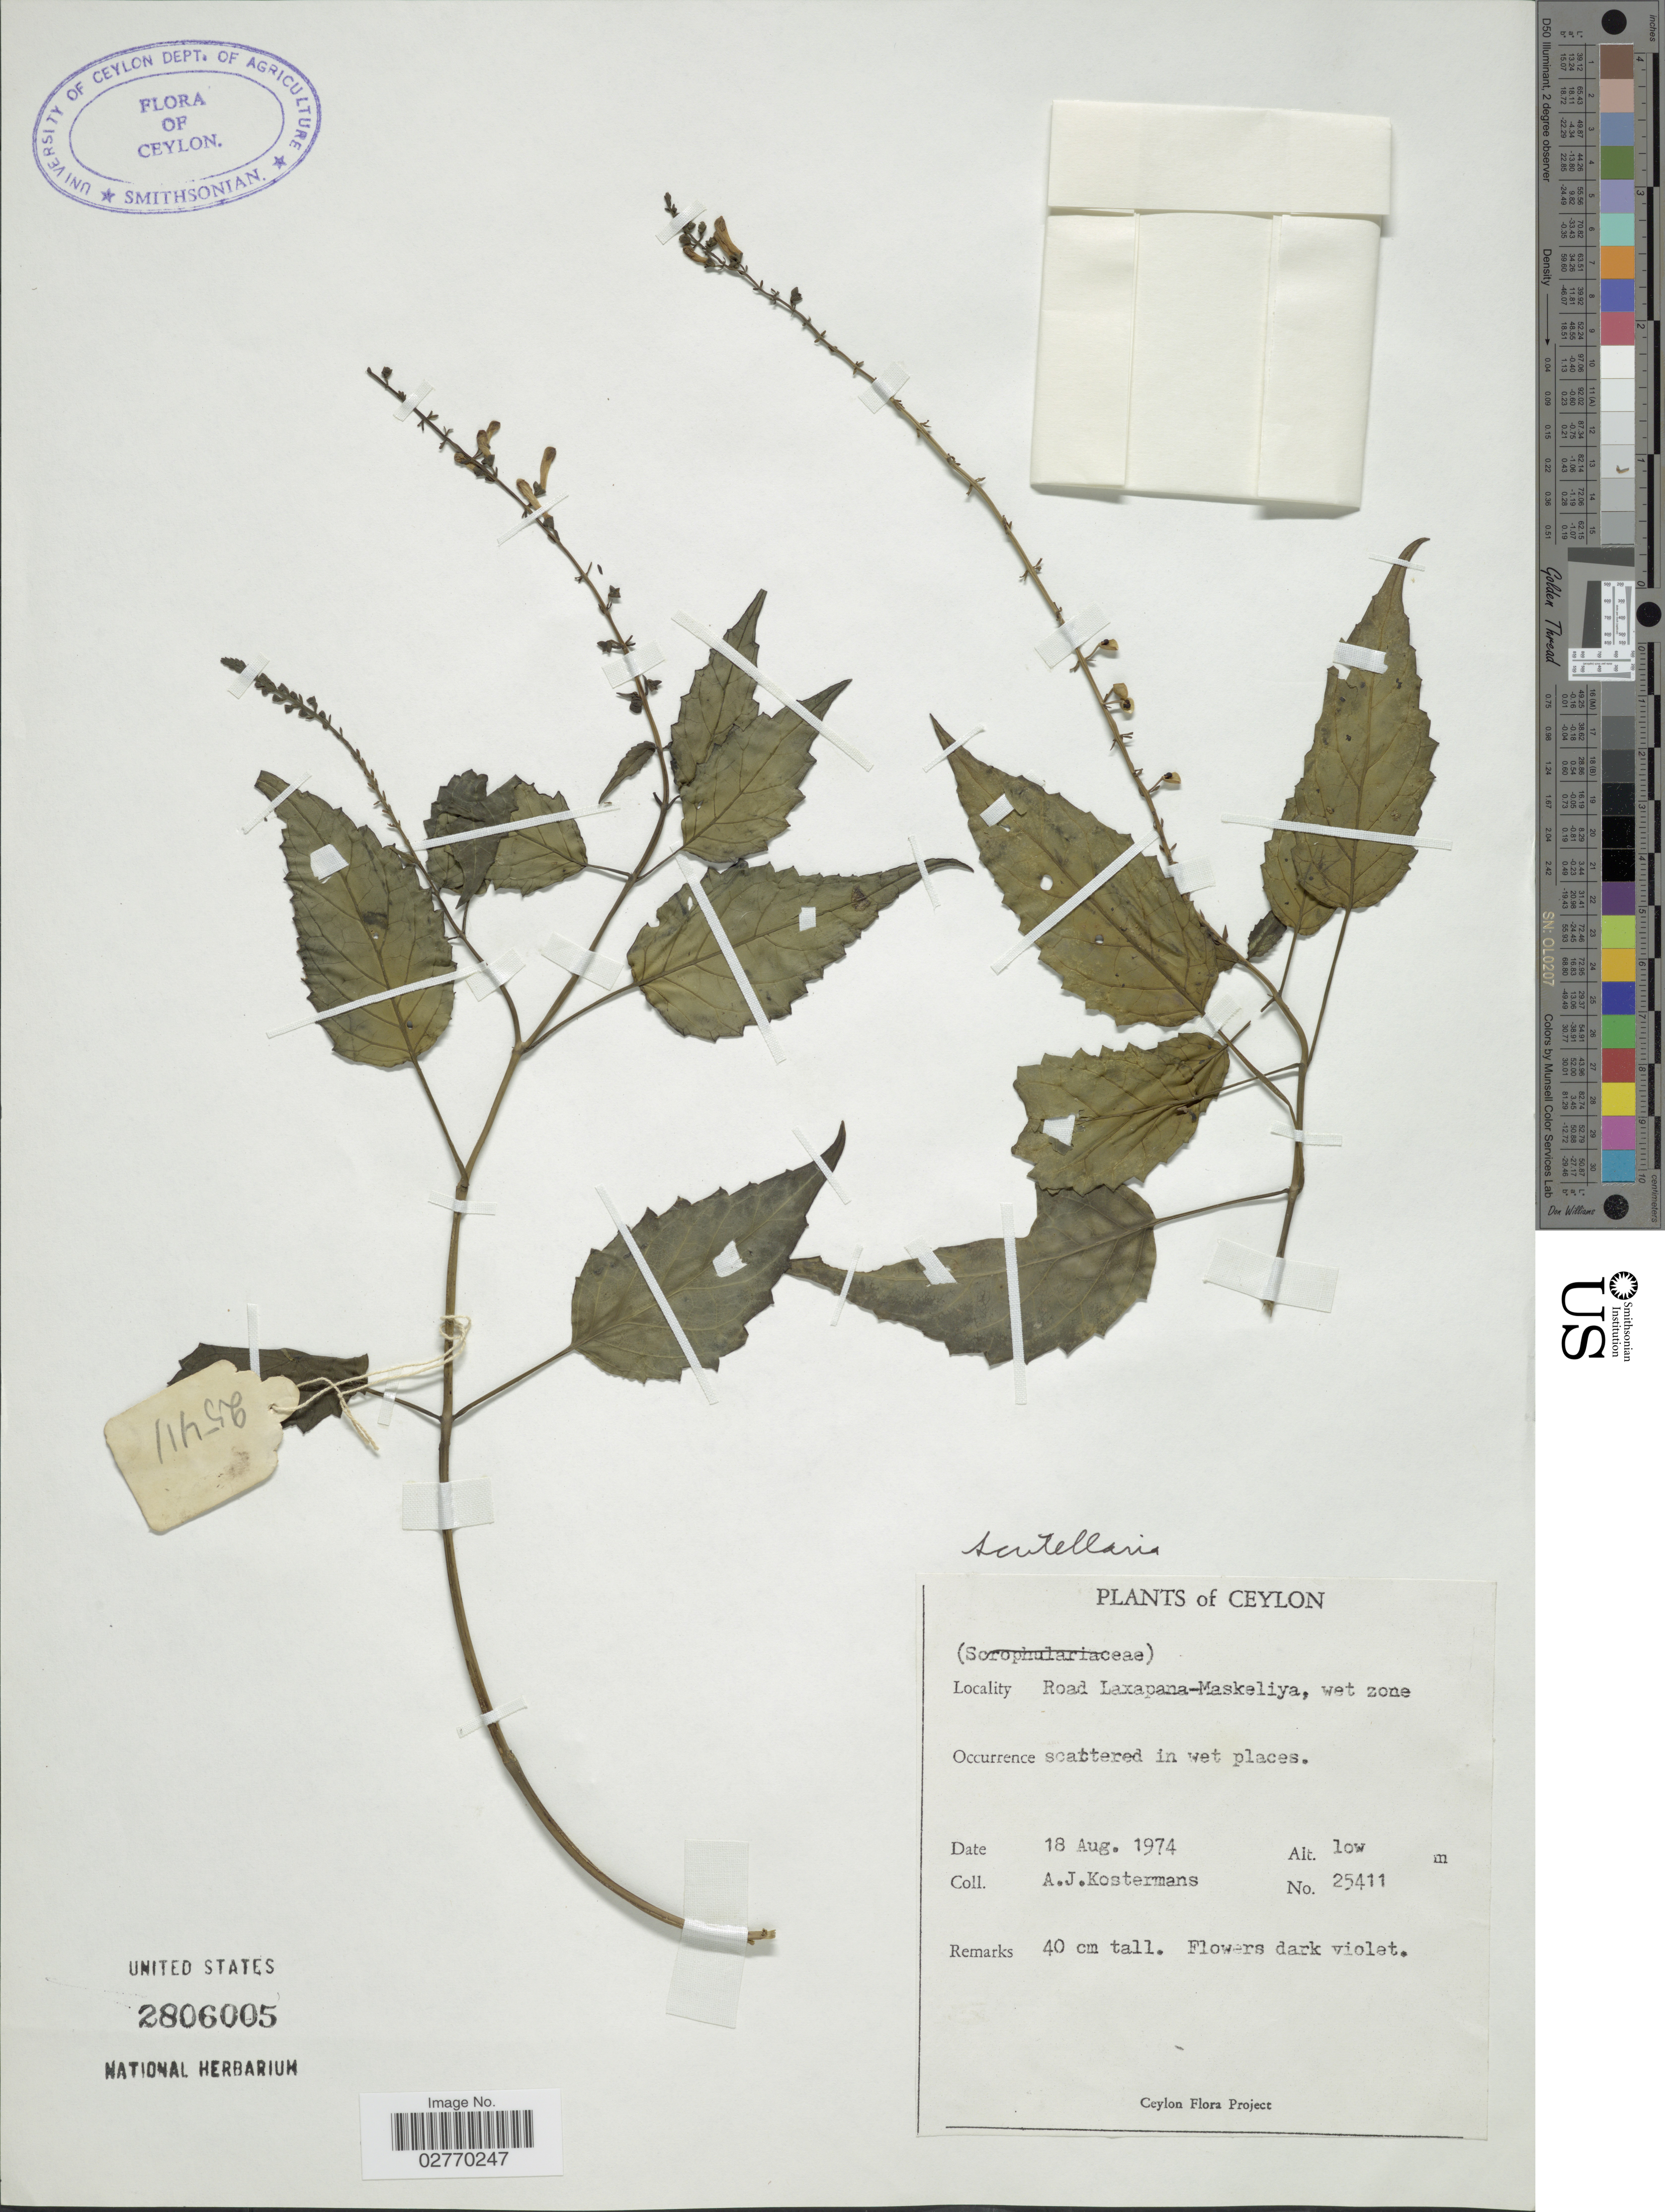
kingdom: Plantae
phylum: Tracheophyta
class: Magnoliopsida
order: Lamiales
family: Lamiaceae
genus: Scutellaria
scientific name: Scutellaria sp.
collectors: A. J. G. Kostermans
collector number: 25411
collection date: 1974-08-18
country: Sri Lanka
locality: Ceylon. Road Laxapana-Maskeliya.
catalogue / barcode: US 2806005